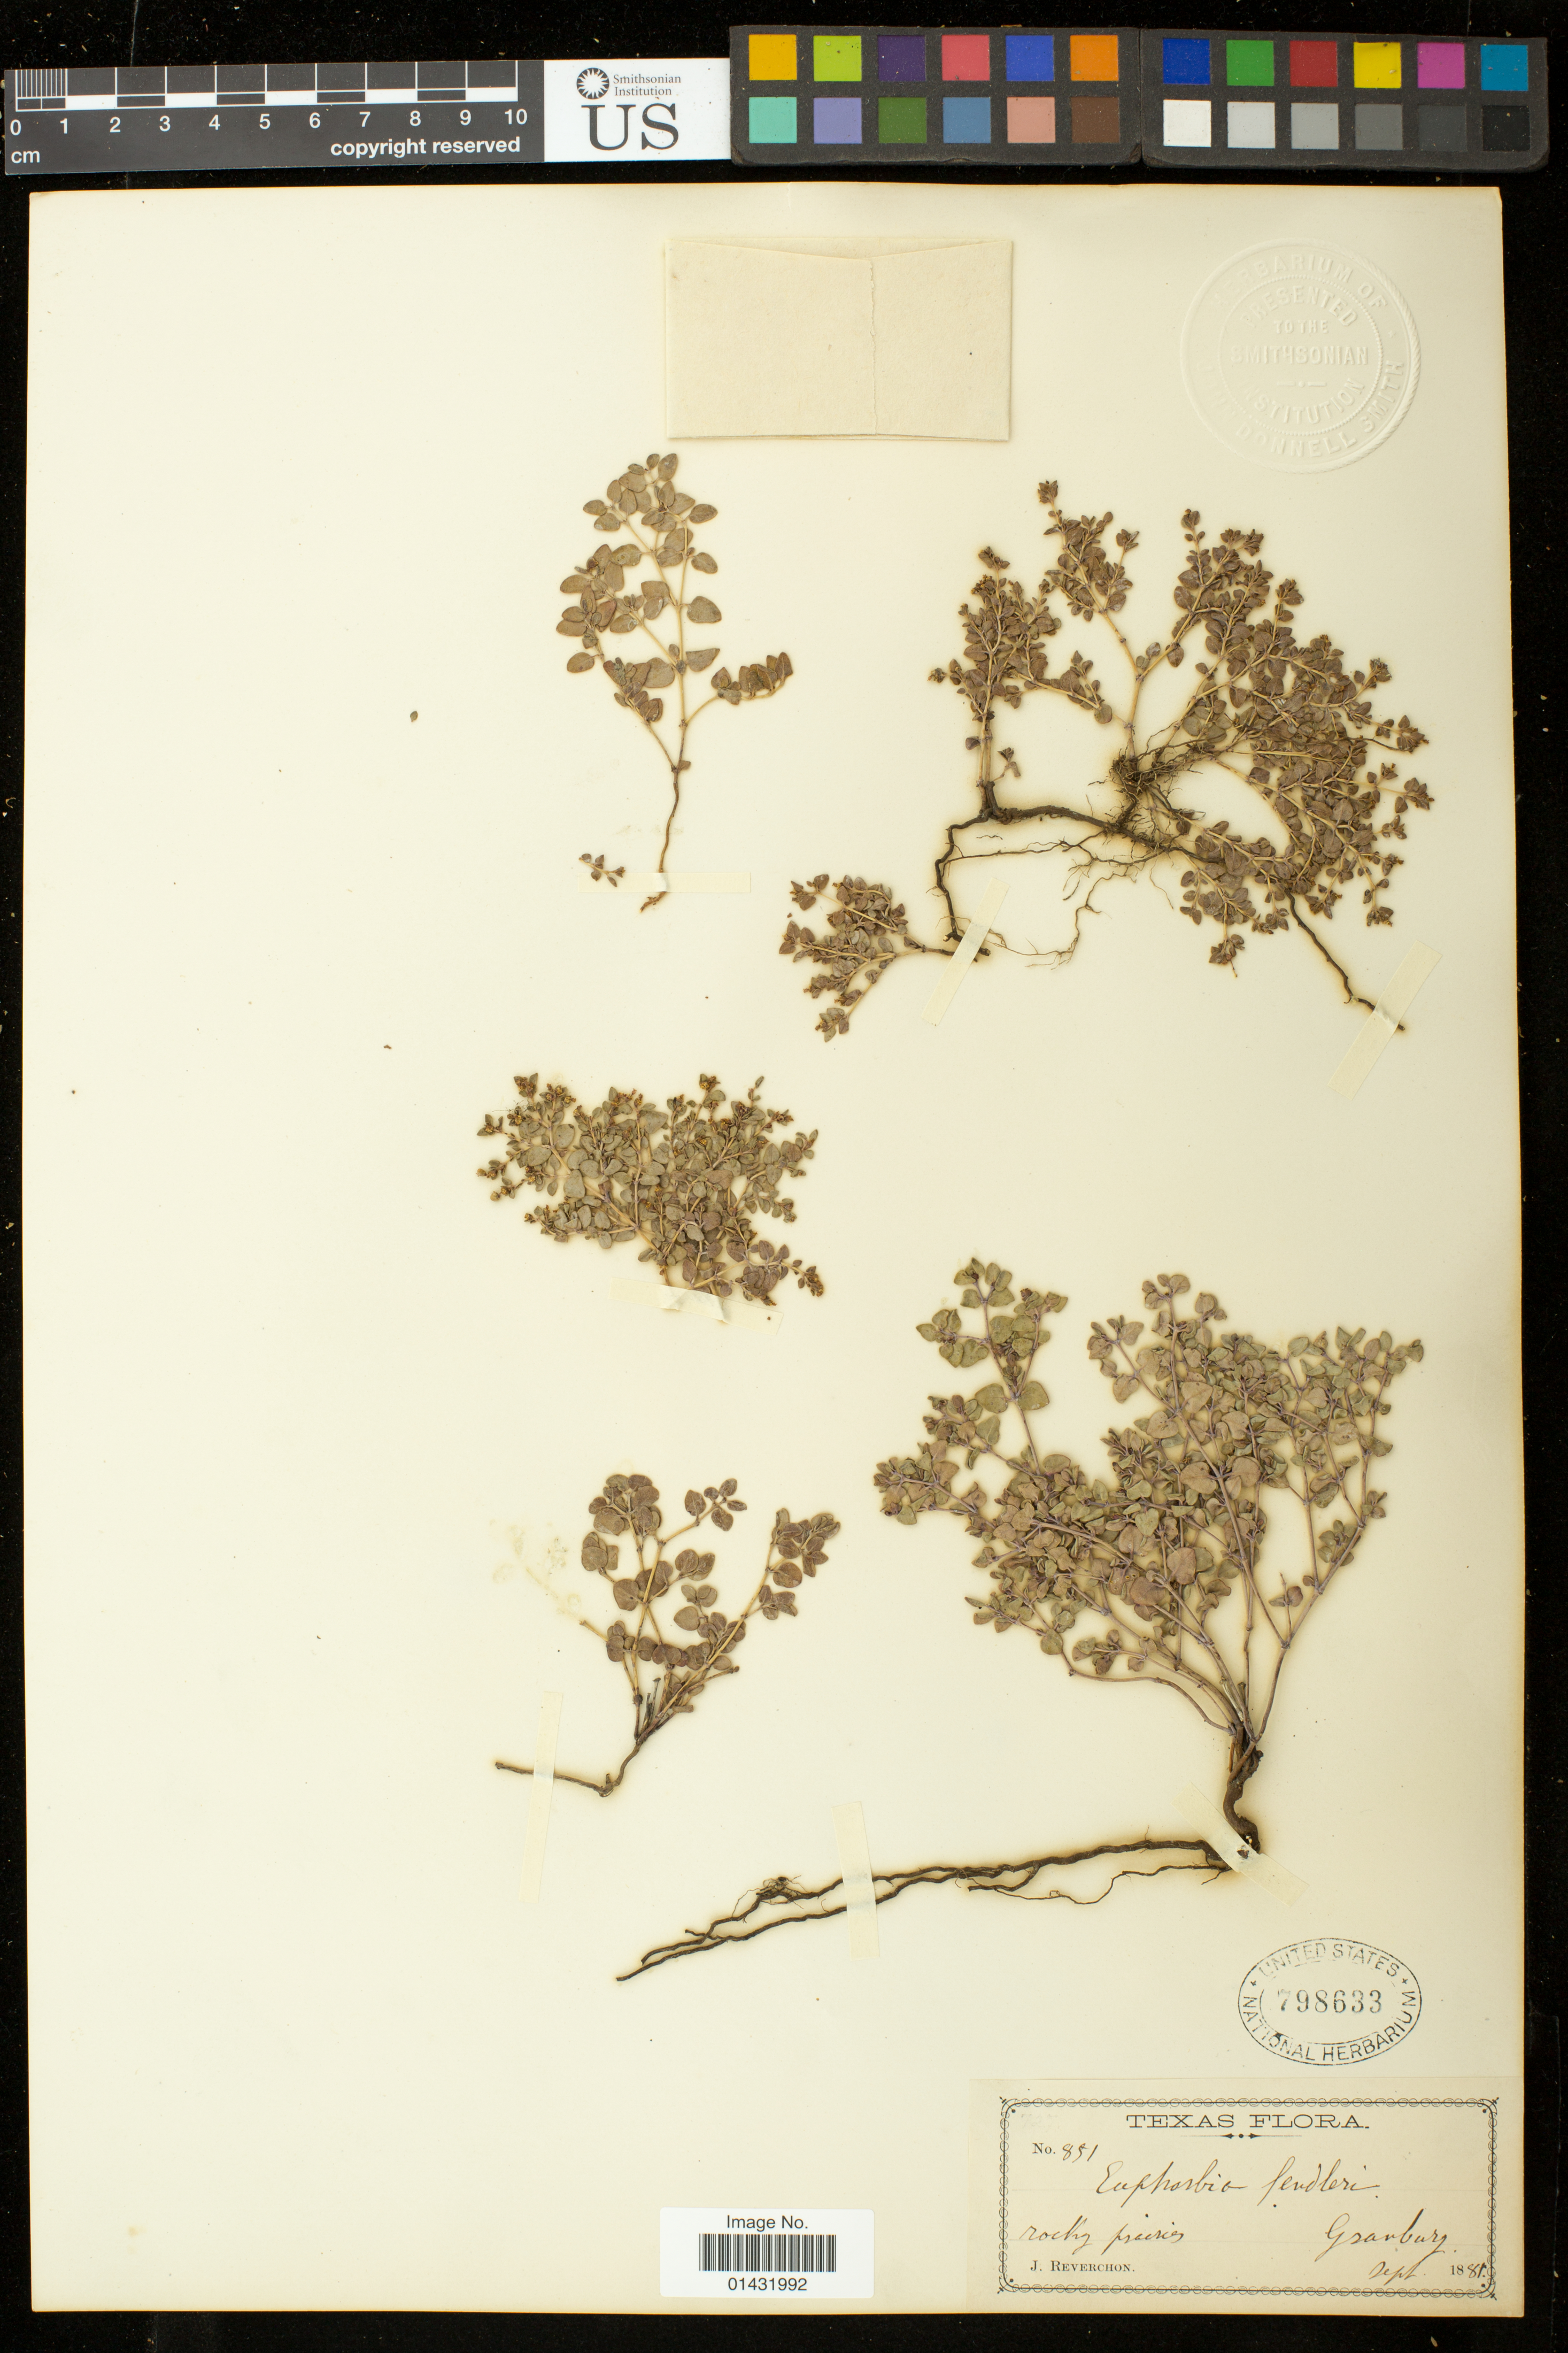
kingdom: Plantae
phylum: Tracheophyta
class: Magnoliopsida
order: Malpighiales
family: Euphorbiaceae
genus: Euphorbia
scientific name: Euphorbia fendleri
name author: Torr. & A. Gray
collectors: J. Reverchon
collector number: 851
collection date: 1881-09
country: United States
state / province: Texas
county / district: Hood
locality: Rocky prairies; Granbury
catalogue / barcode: US 798633